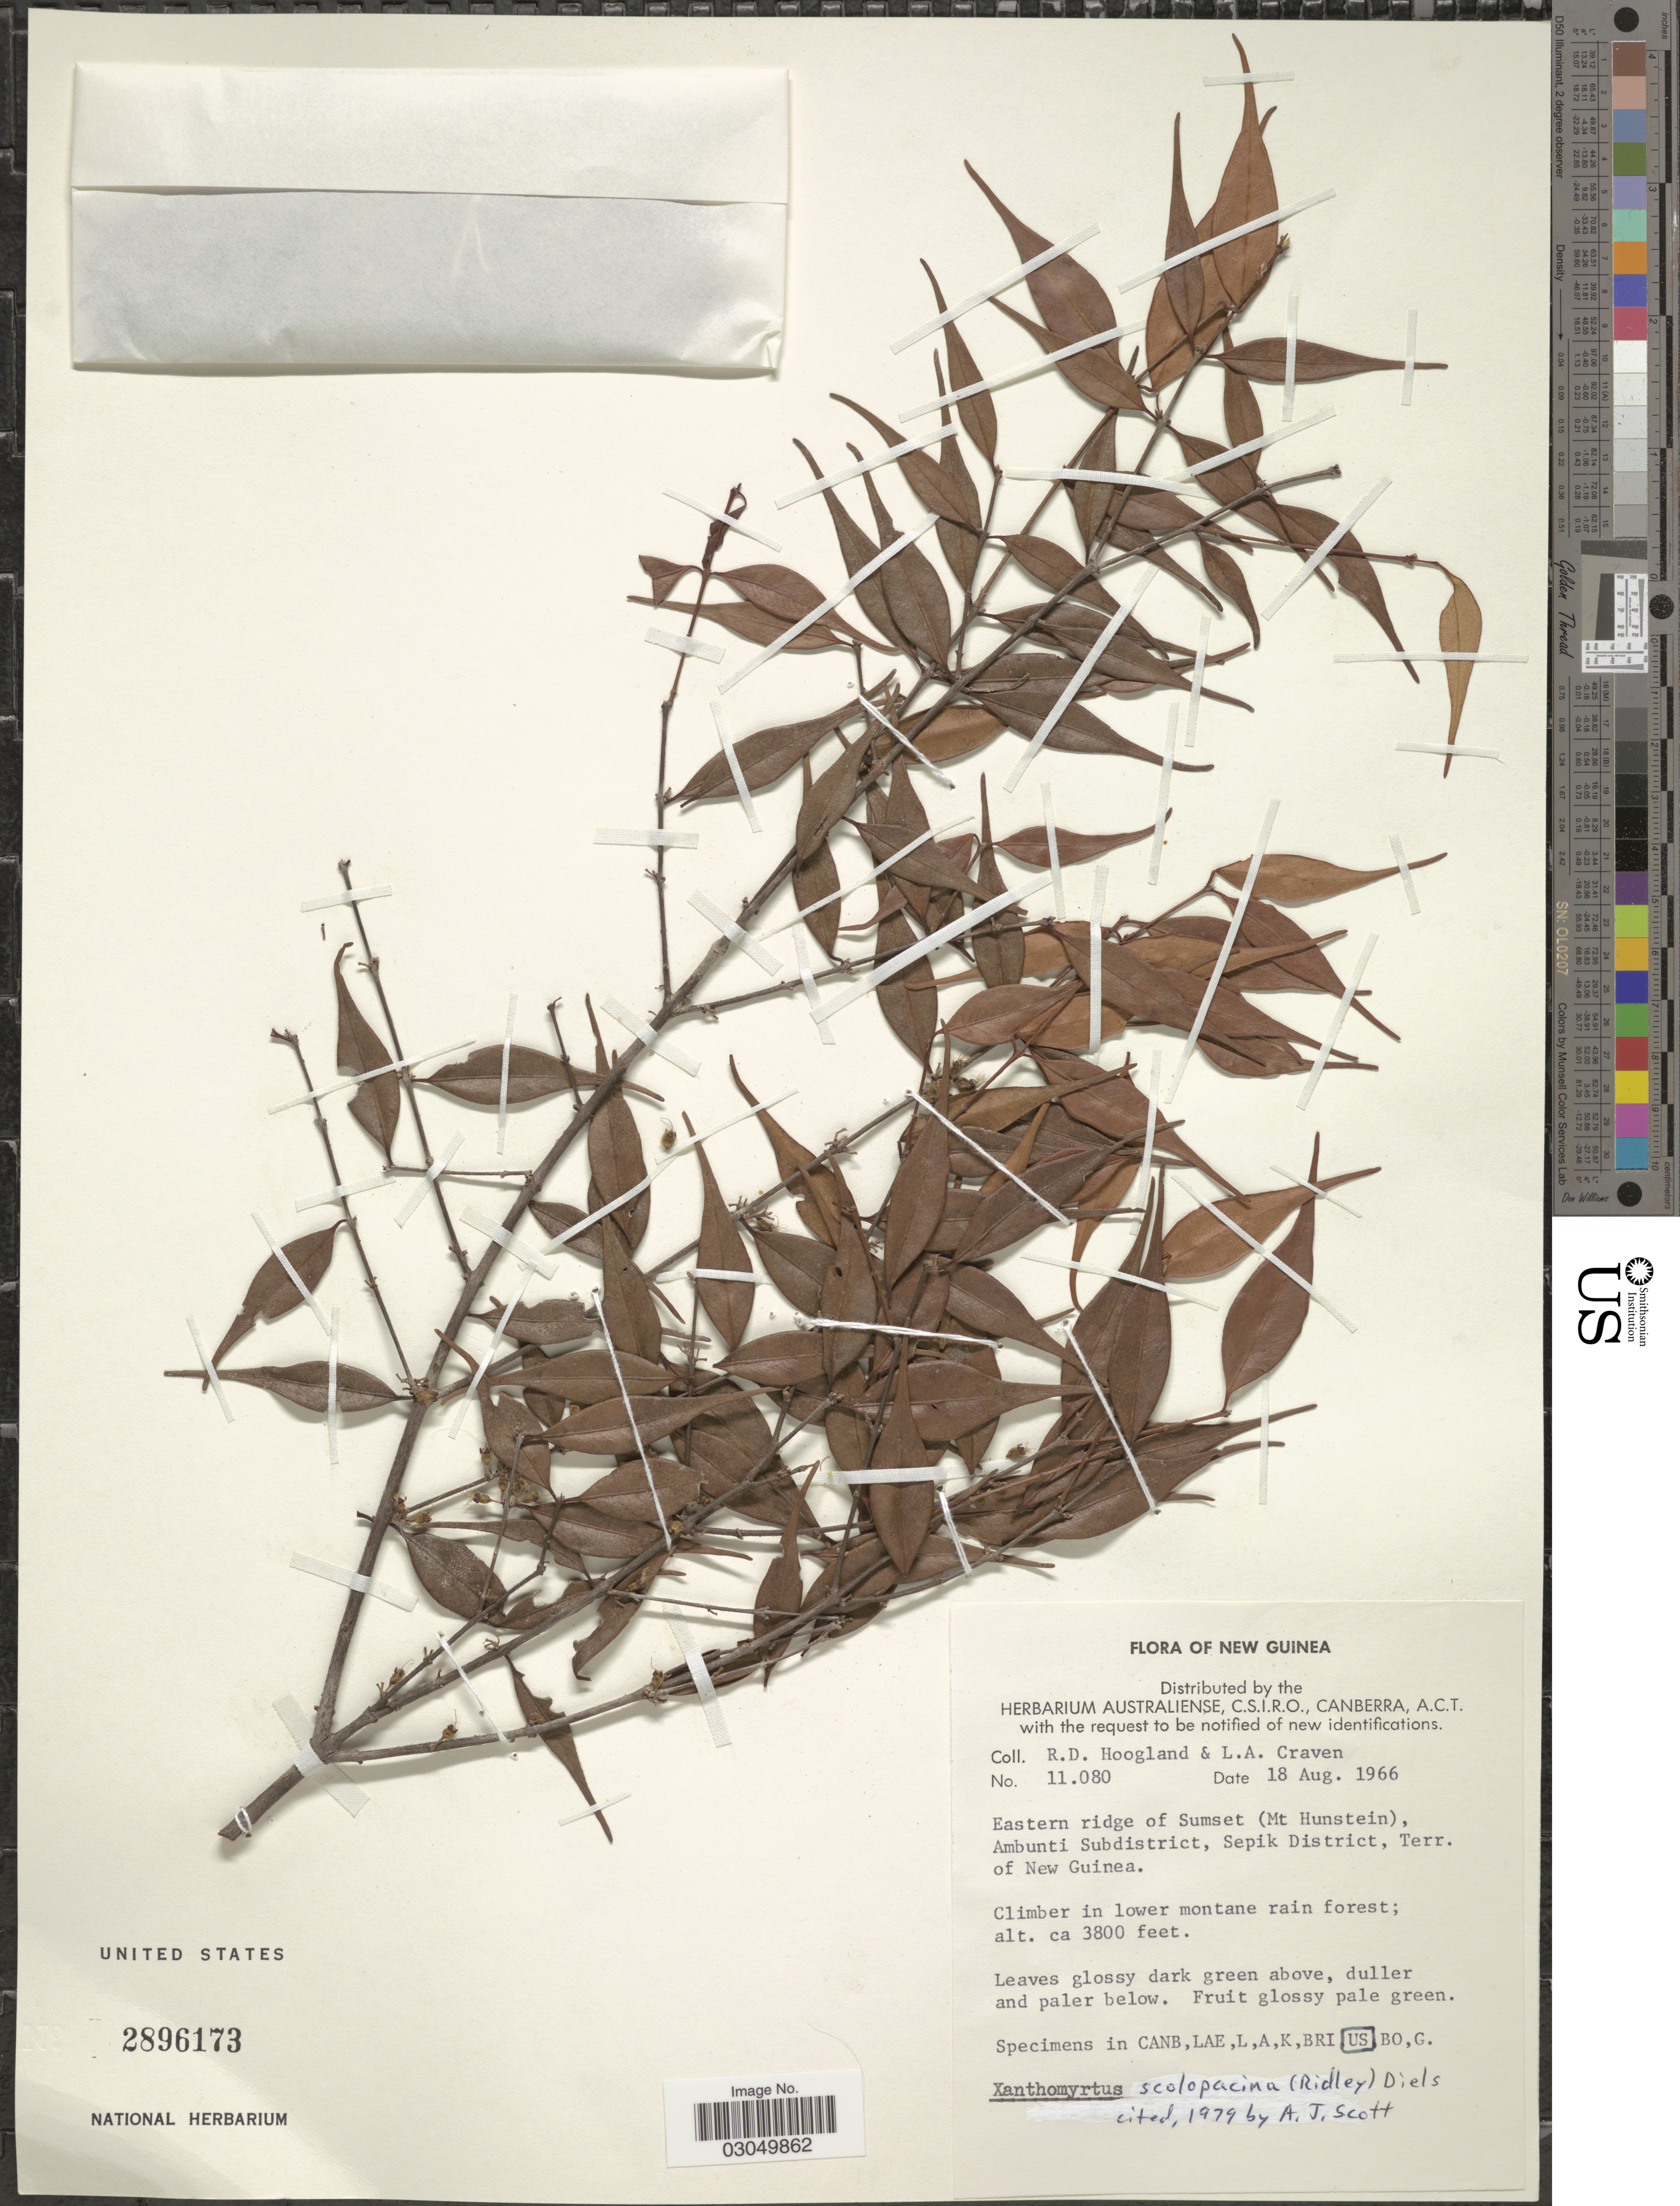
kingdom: Plantae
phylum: Tracheophyta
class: Magnoliopsida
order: Myrtales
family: Myrtaceae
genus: Xanthomyrtus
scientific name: Xanthomyrtus scolopacina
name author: (Ridl.) Diels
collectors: R. D. Hoogland & L. A. Craven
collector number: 11080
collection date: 1966-08-18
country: Papua New Guinea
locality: Eastern ridge of Sumset (Mt Hunstein), Ambunti Subdistrict, Sepik District, Terr. of New Guinea.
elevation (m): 1158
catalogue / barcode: US 2896173